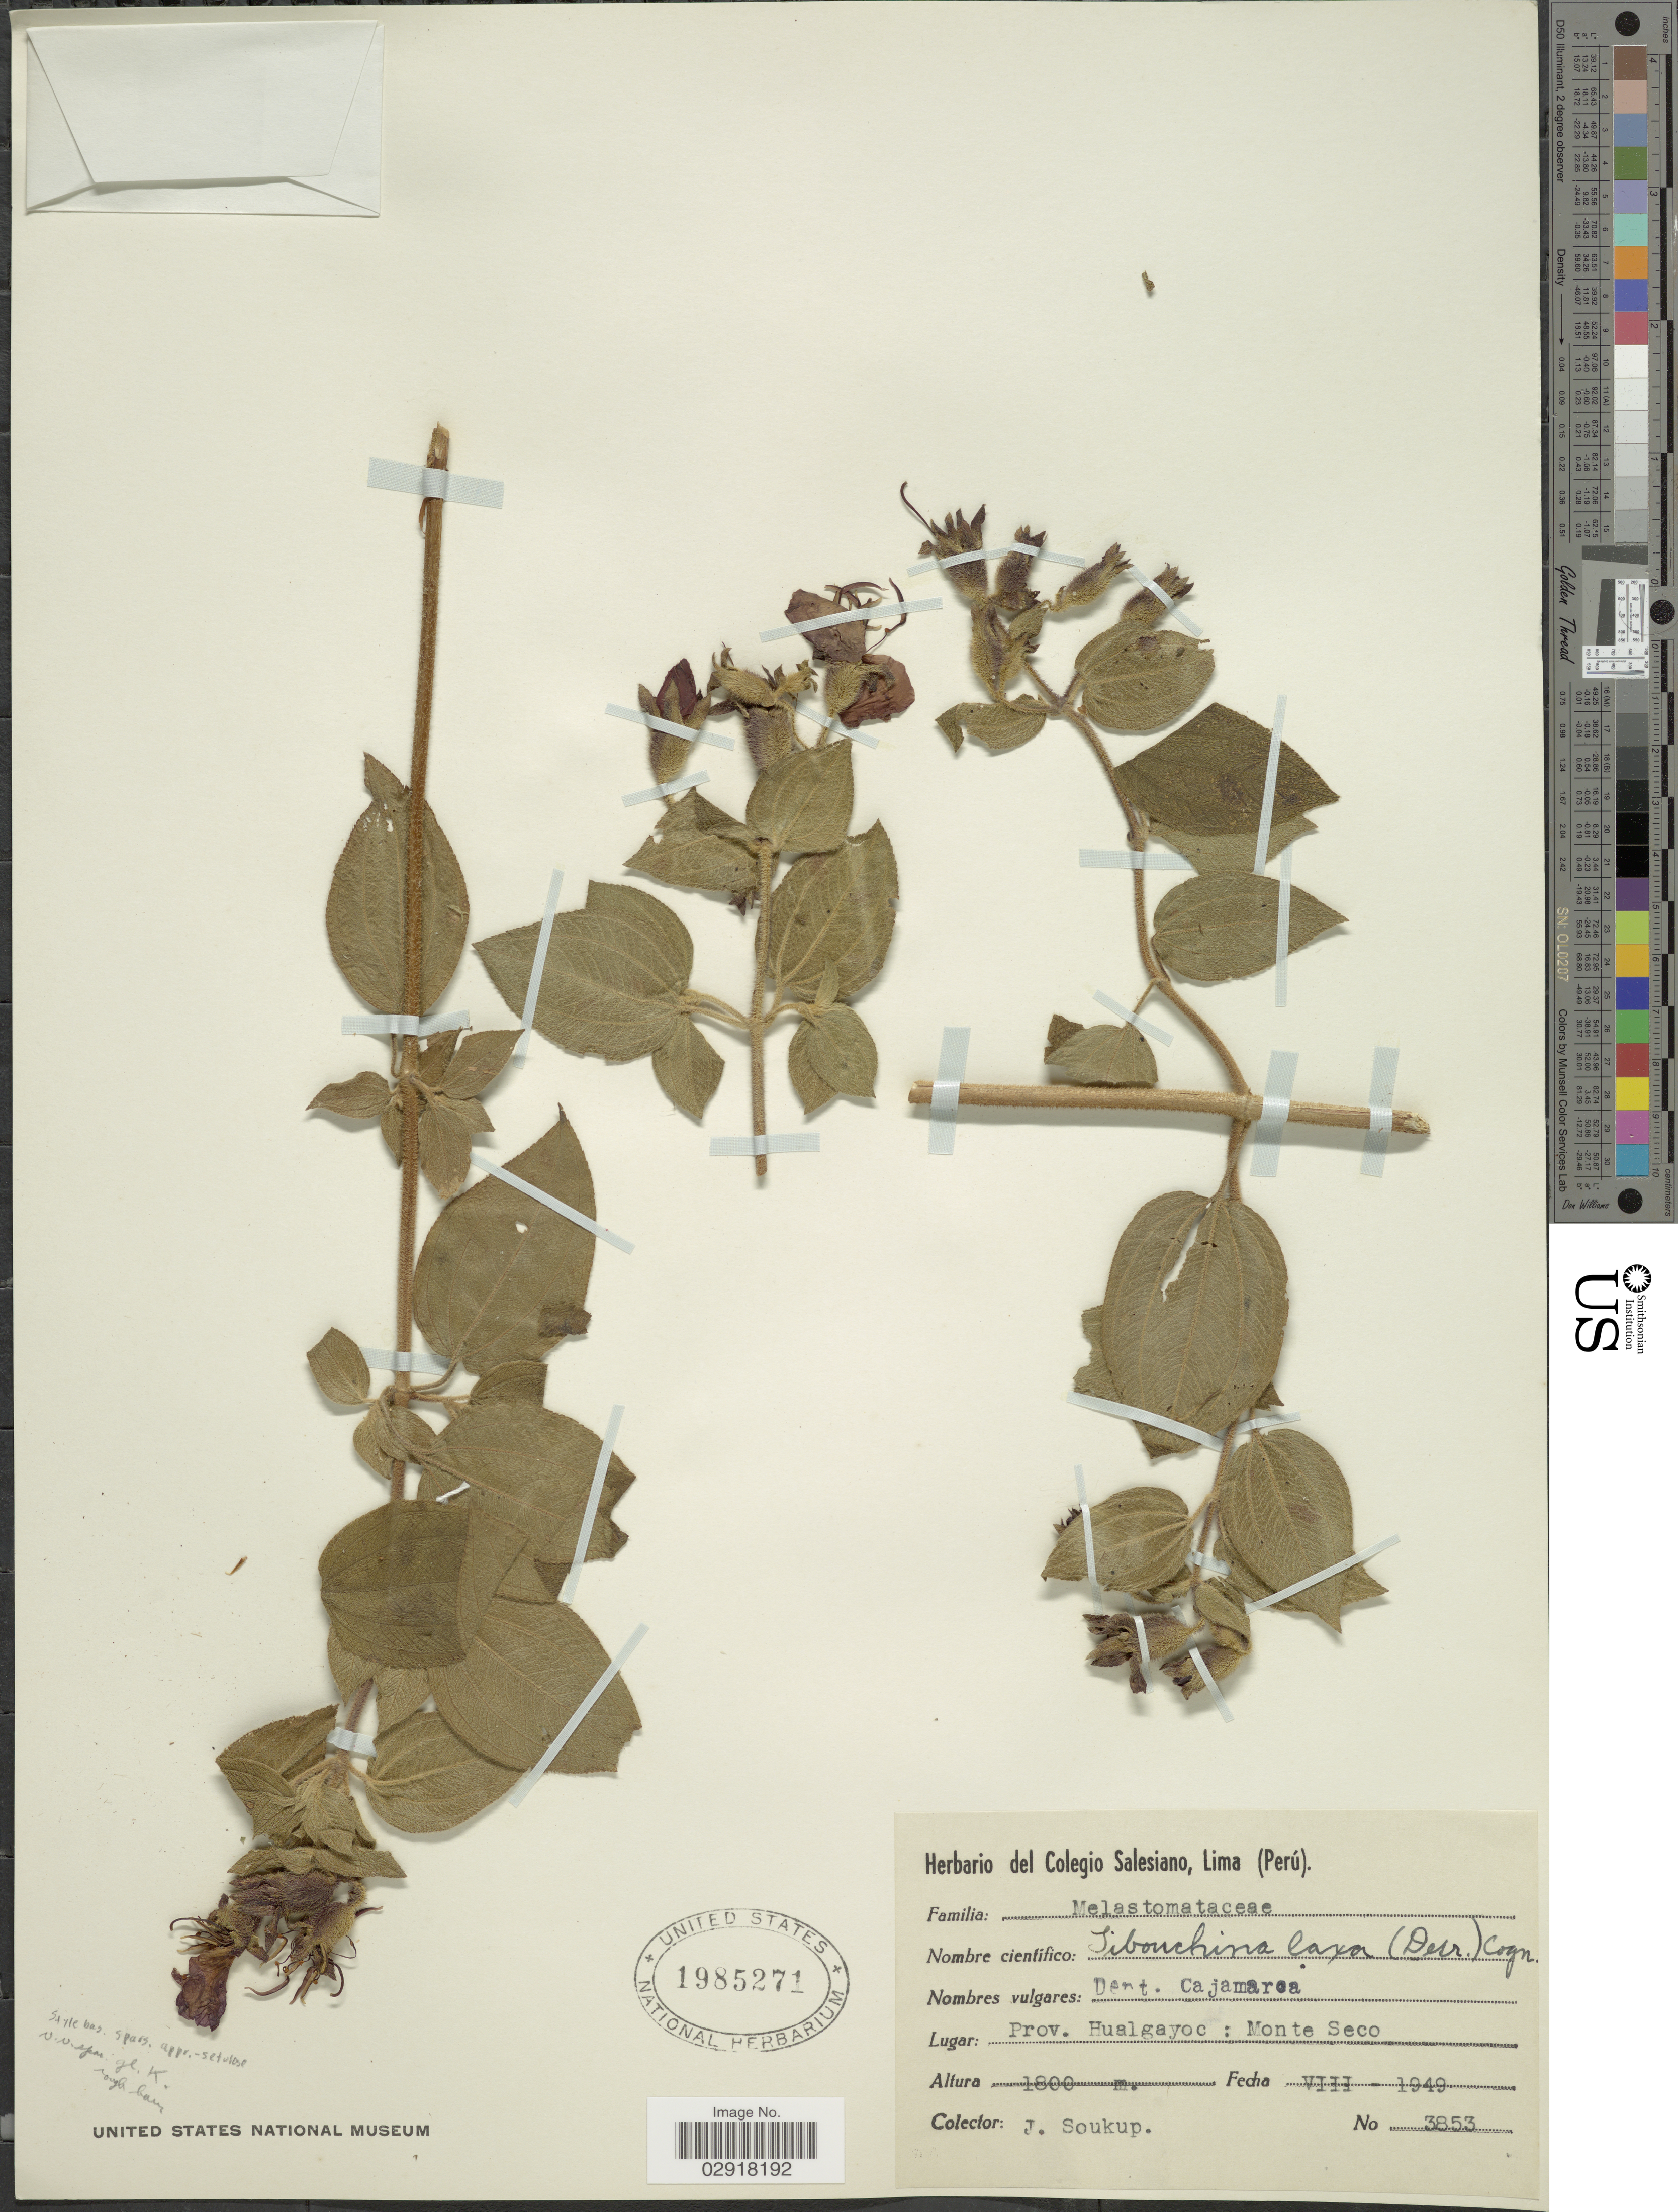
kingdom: Plantae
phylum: Tracheophyta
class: Magnoliopsida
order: Myrtales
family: Melastomataceae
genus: Chaetogastra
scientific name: Chaetogastra laxa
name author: (Desr.) P.J.F. Guim. & Michelang.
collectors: J. Soukup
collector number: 3853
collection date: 1949-08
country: Peru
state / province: Cajamarca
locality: Dept. Cajamarca. Prov. Hualgayoc: Monte Seco.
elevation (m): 1800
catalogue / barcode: US 1985271